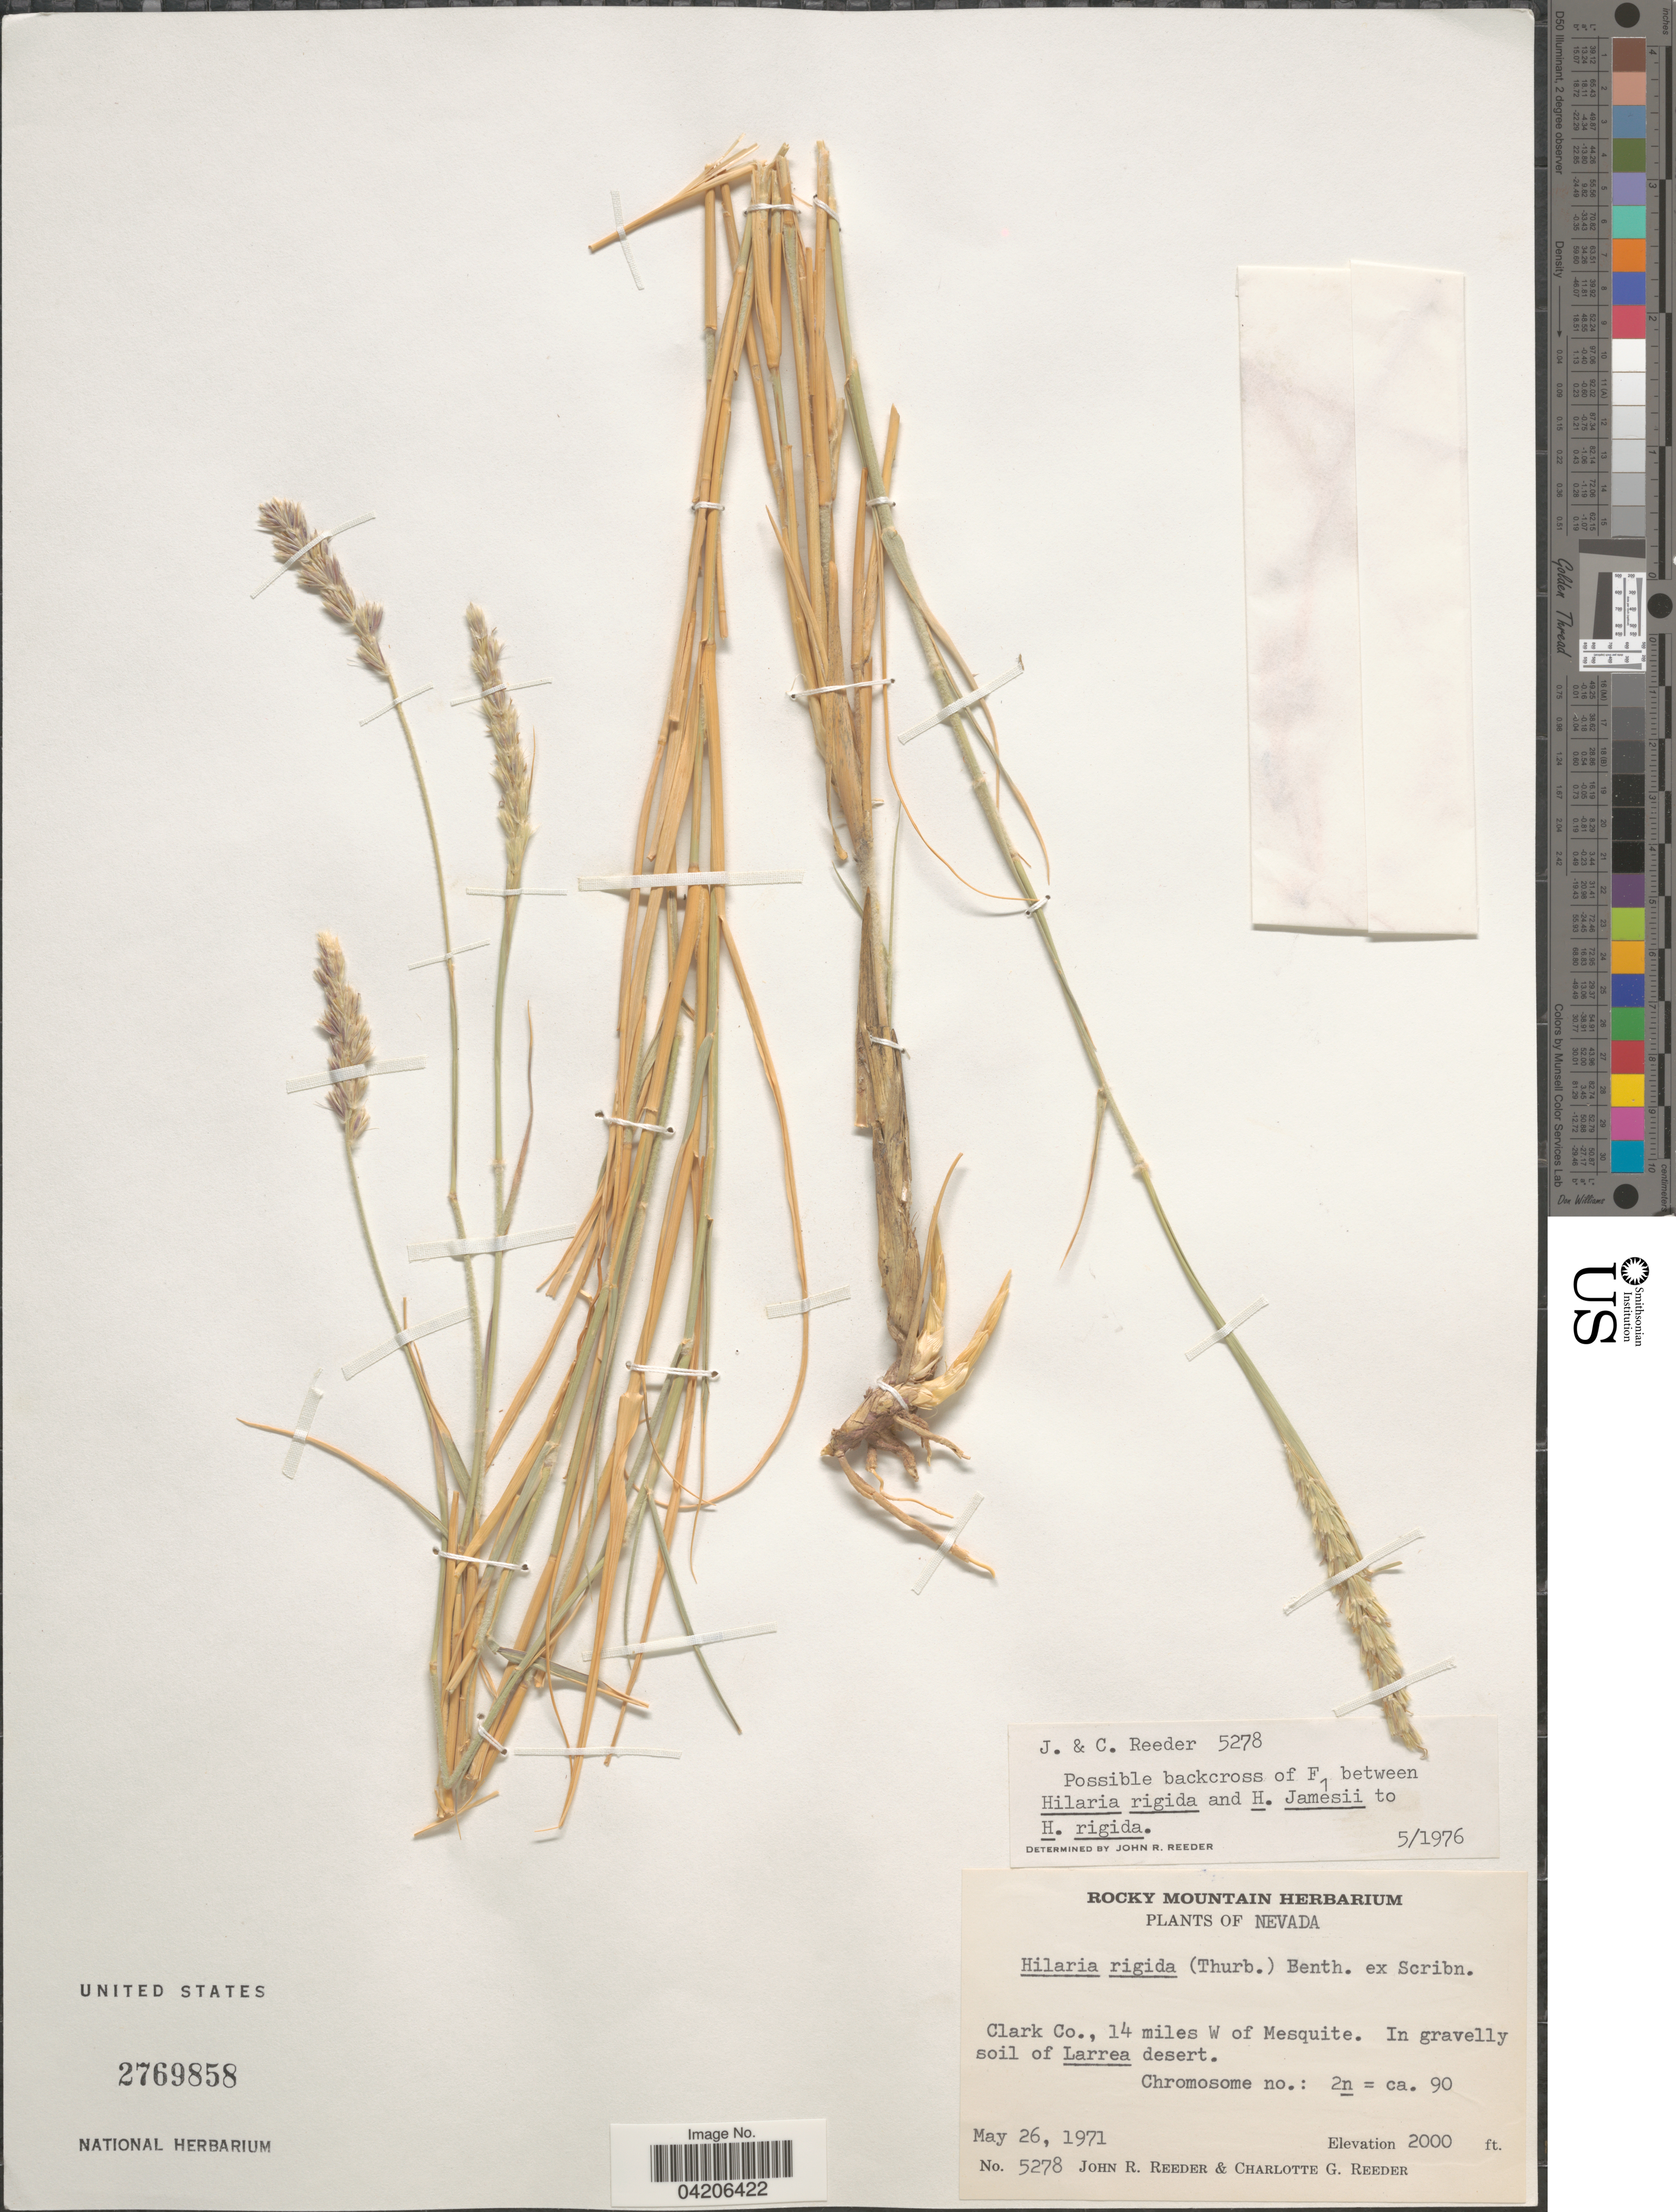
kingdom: Plantae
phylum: Tracheophyta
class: Liliopsida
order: Poales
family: Poaceae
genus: Hilaria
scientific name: Hilaria rigida x H. jamesii (Torr.) Benth.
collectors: J. R. Reeder & C. G. Reeder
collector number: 5278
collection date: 1971-05-26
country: United States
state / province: Nevada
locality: Clark Co., 14 miles W of Mesquite. In gravelly soil of Larrea desert.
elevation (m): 610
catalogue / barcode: US 2769858